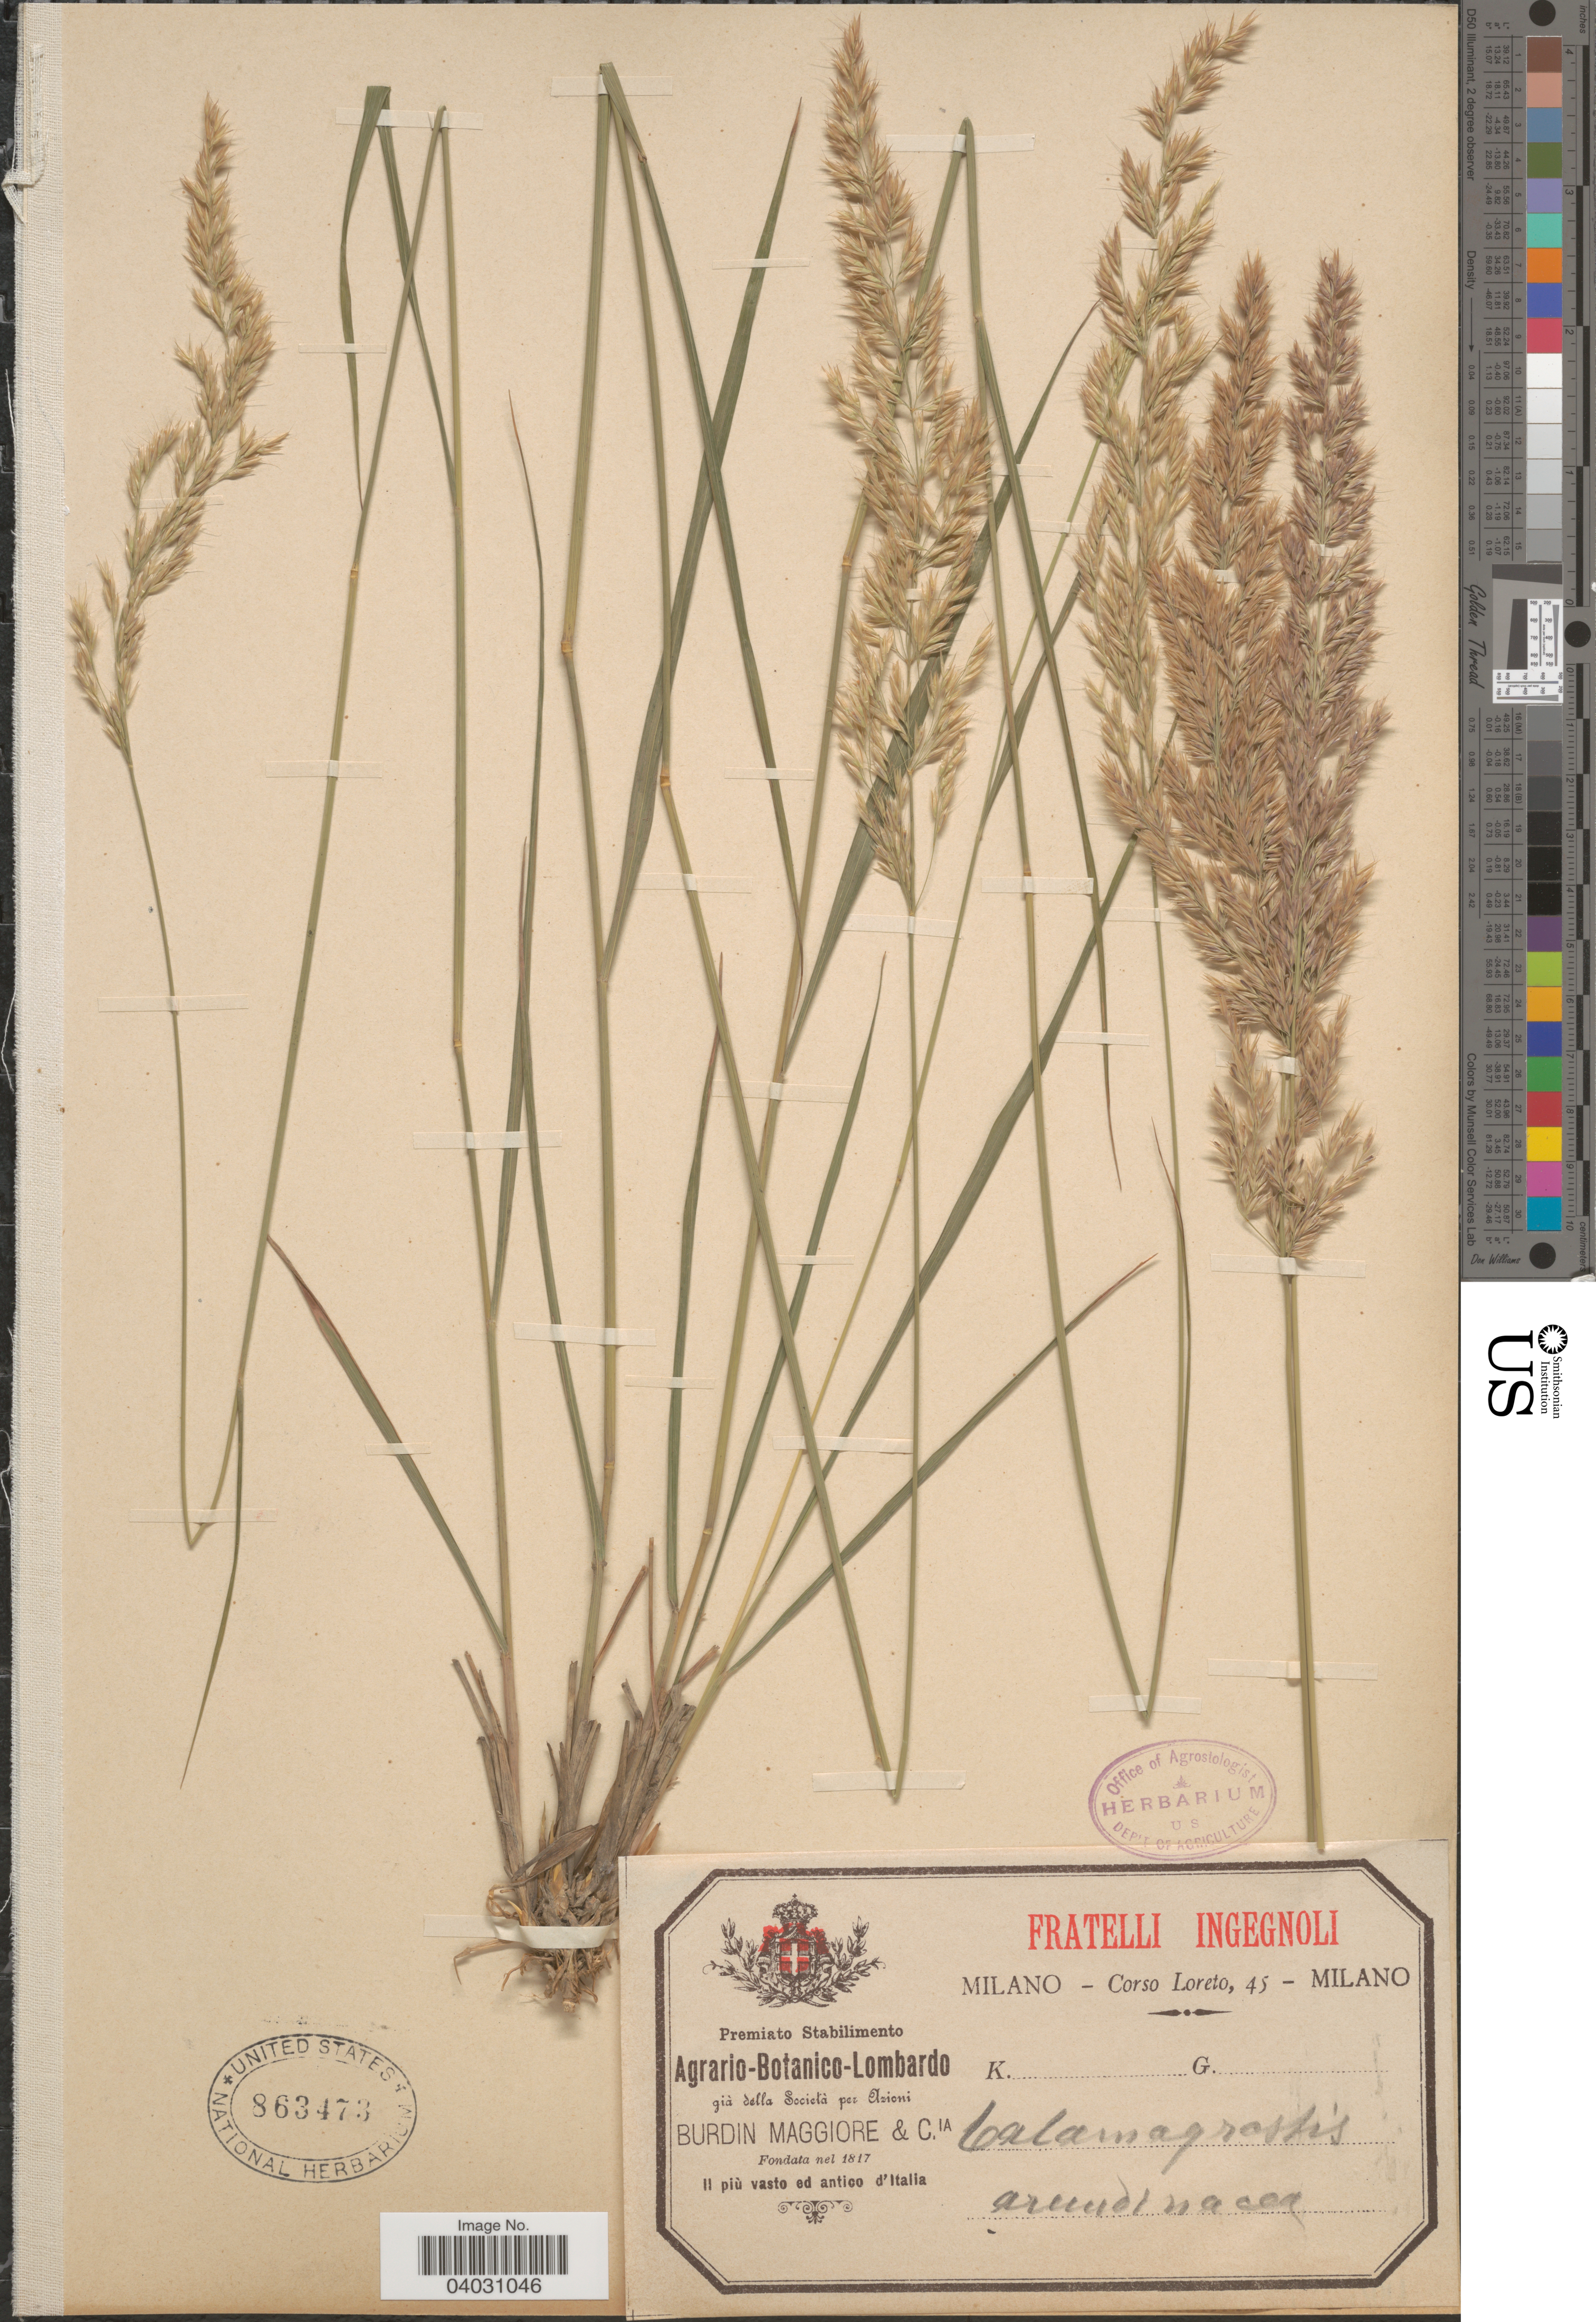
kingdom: Plantae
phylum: Tracheophyta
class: Liliopsida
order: Poales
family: Poaceae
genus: Calamagrostis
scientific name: Calamagrostis arundinacea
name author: (L.) Roth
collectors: Loreto, C.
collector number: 45?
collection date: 1817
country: Italy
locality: Milano. [unsure placement]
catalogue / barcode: US 863473